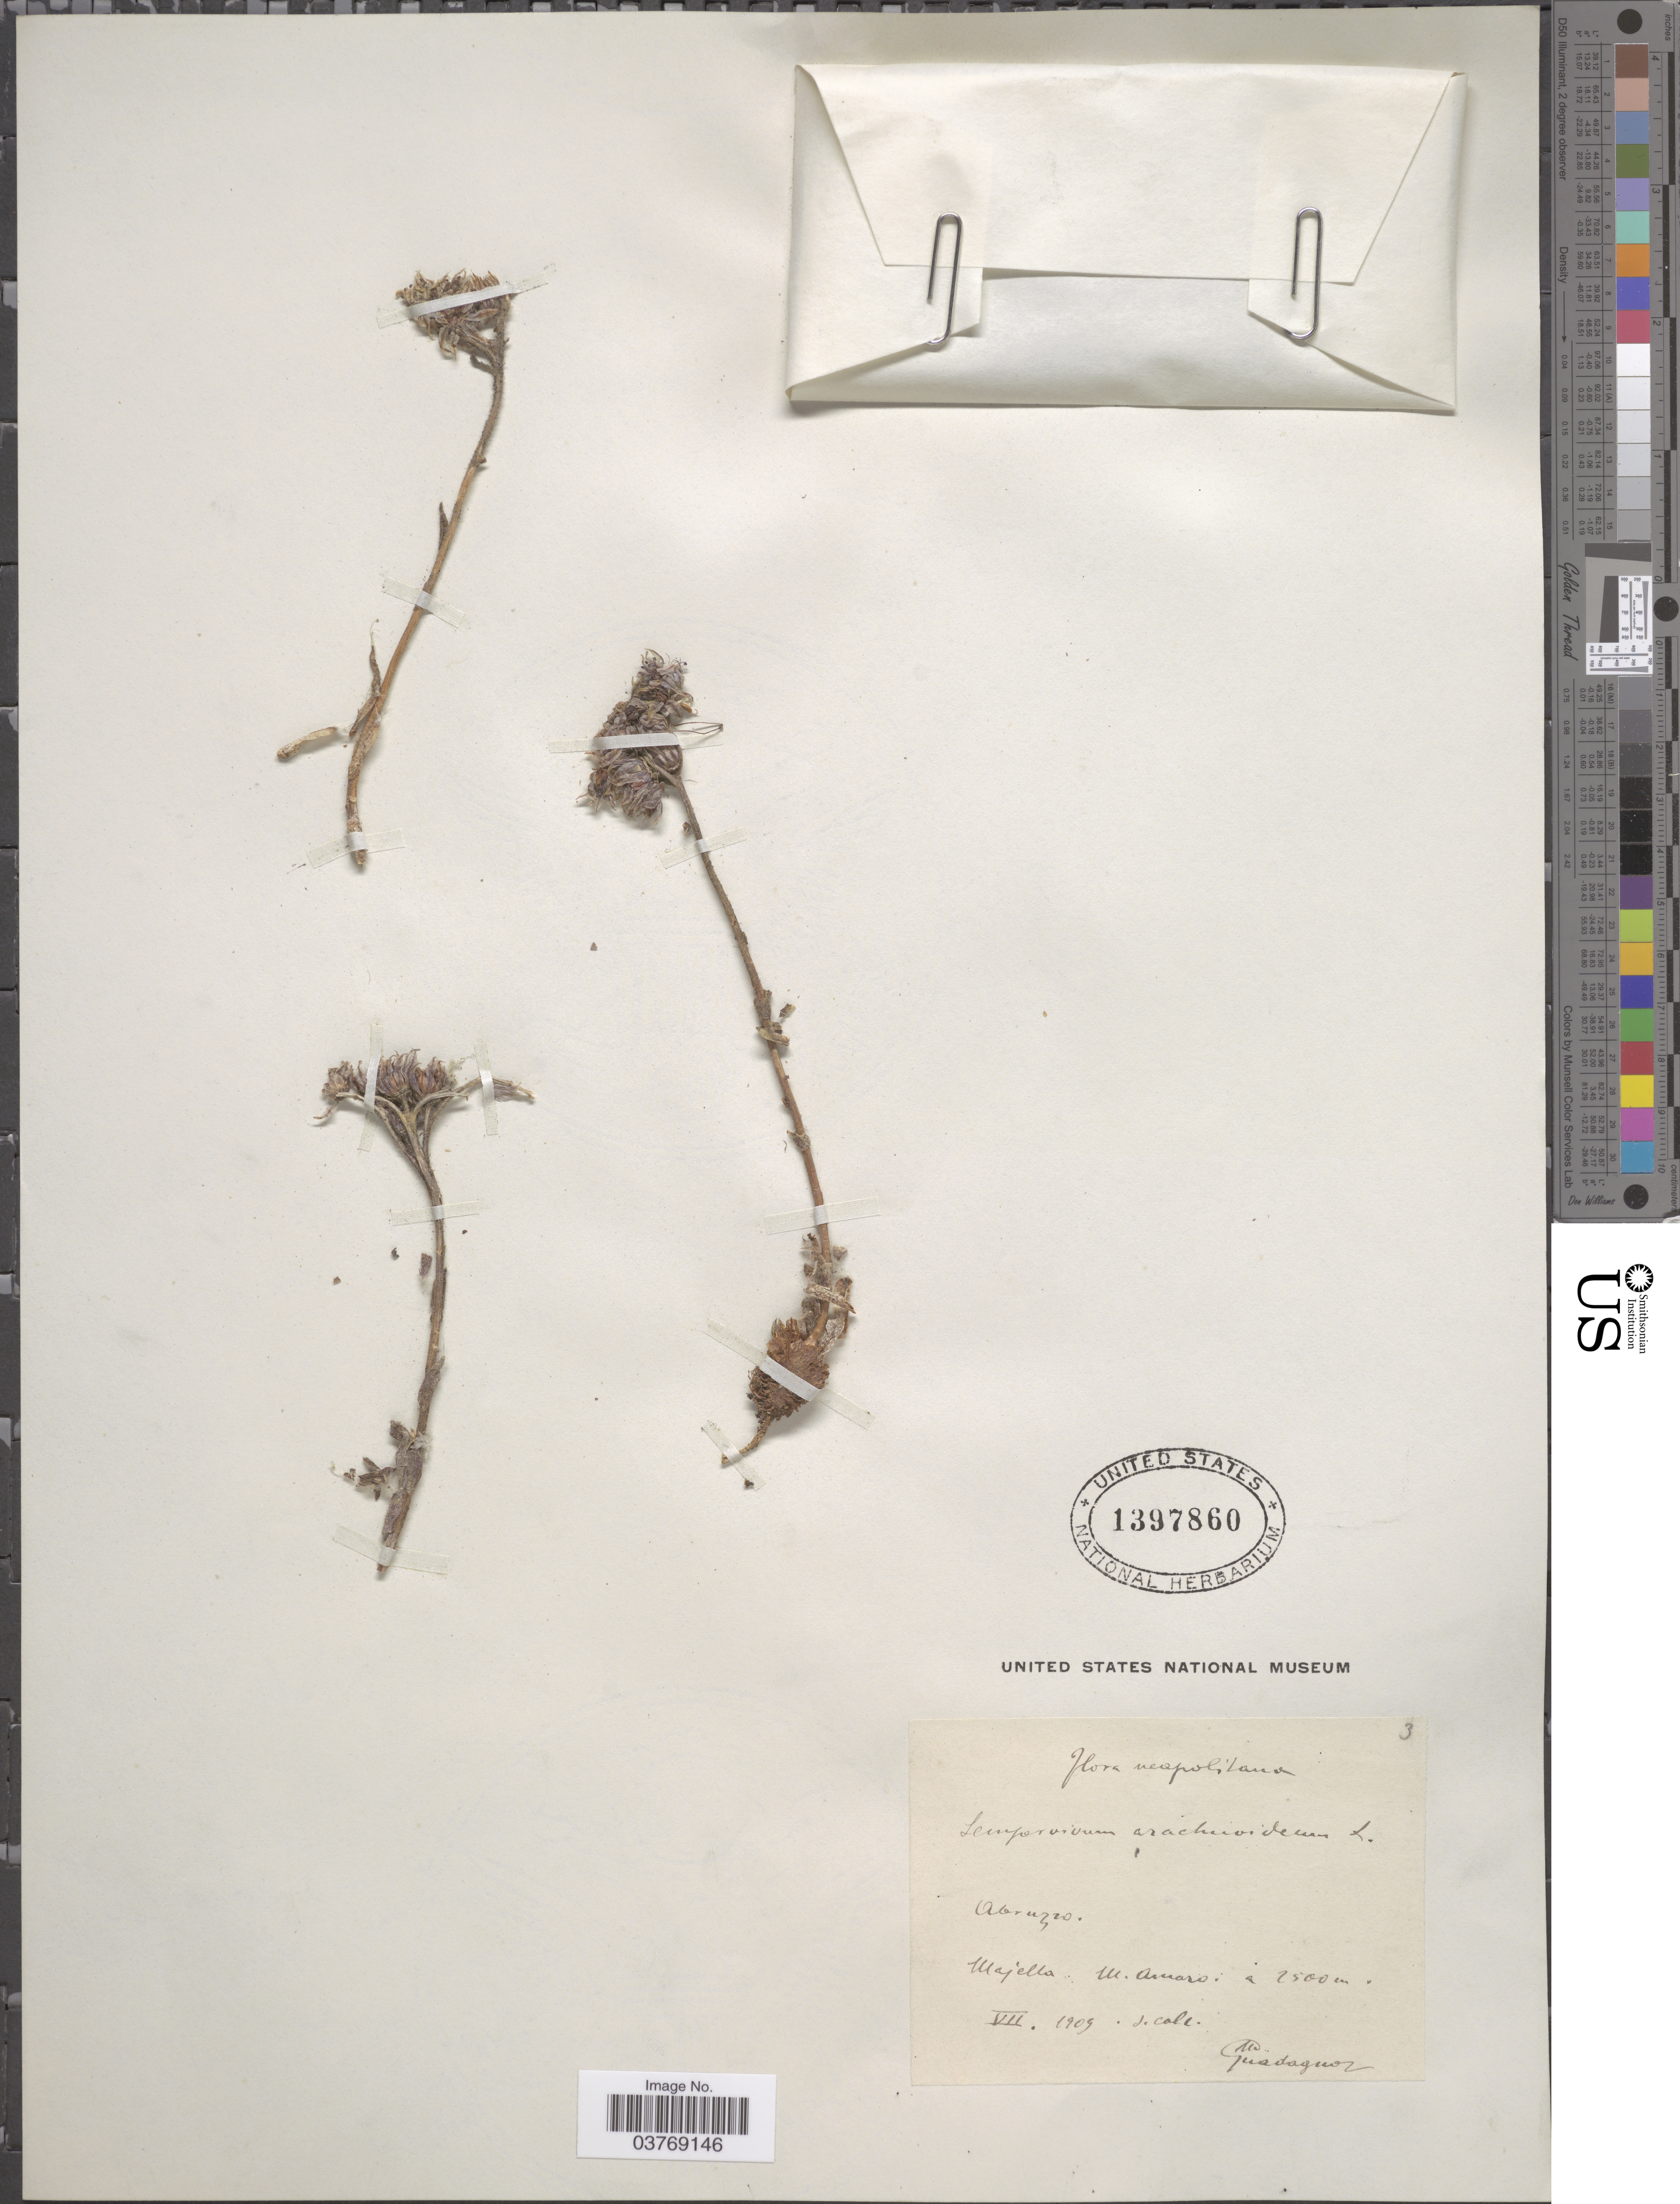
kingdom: Plantae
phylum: Tracheophyta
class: Magnoliopsida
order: Saxifragales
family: Crassulaceae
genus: Sempervivum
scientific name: Sempervivum arachnoideum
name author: L.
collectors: Guadagno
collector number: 3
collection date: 1909-07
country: Italy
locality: Neapolitana. Abruzzo. Majella. M. Amaro.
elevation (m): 2500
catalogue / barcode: US 1397860